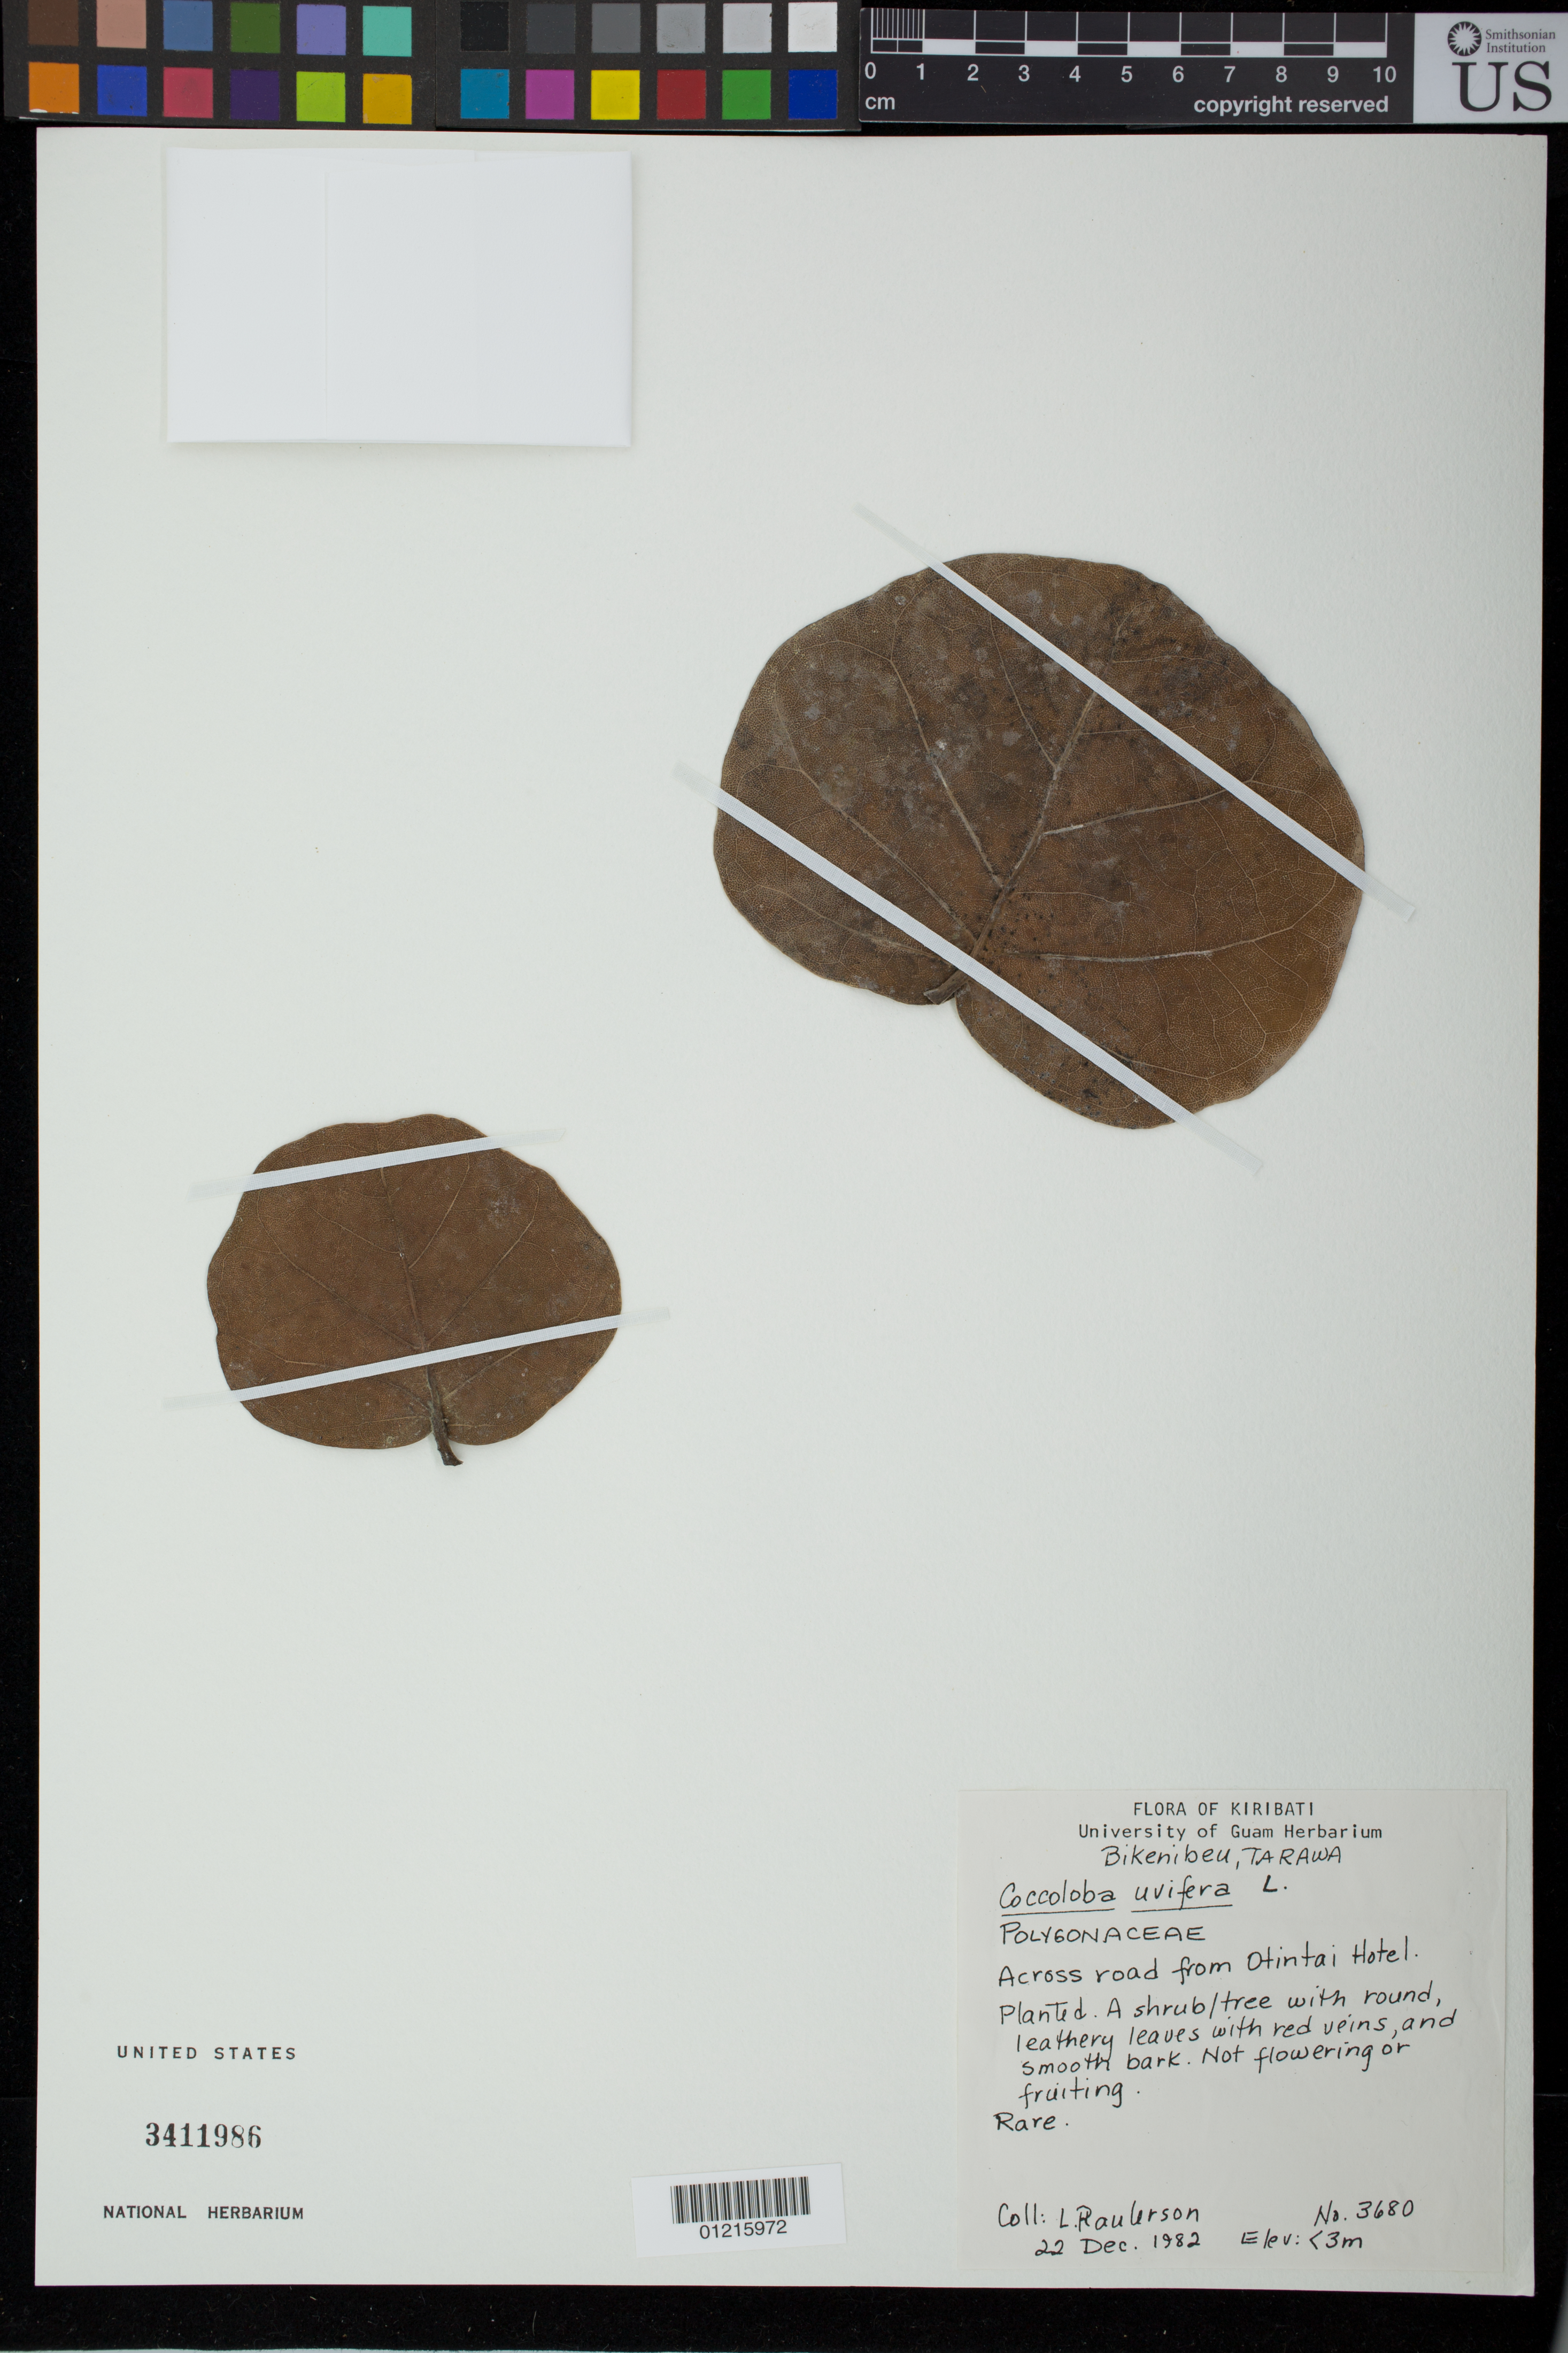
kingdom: Plantae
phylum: Tracheophyta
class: Magnoliopsida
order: Caryophyllales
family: Polygonaceae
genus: Coccoloba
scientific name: Coccoloba uvifera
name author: L.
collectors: L. Raulerson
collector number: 3680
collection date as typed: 22 Dec 1982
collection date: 1982-12-22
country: Kiribati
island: Tarawa Atoll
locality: Across road from the Otintai Hotel.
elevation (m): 3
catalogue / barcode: US 3411986